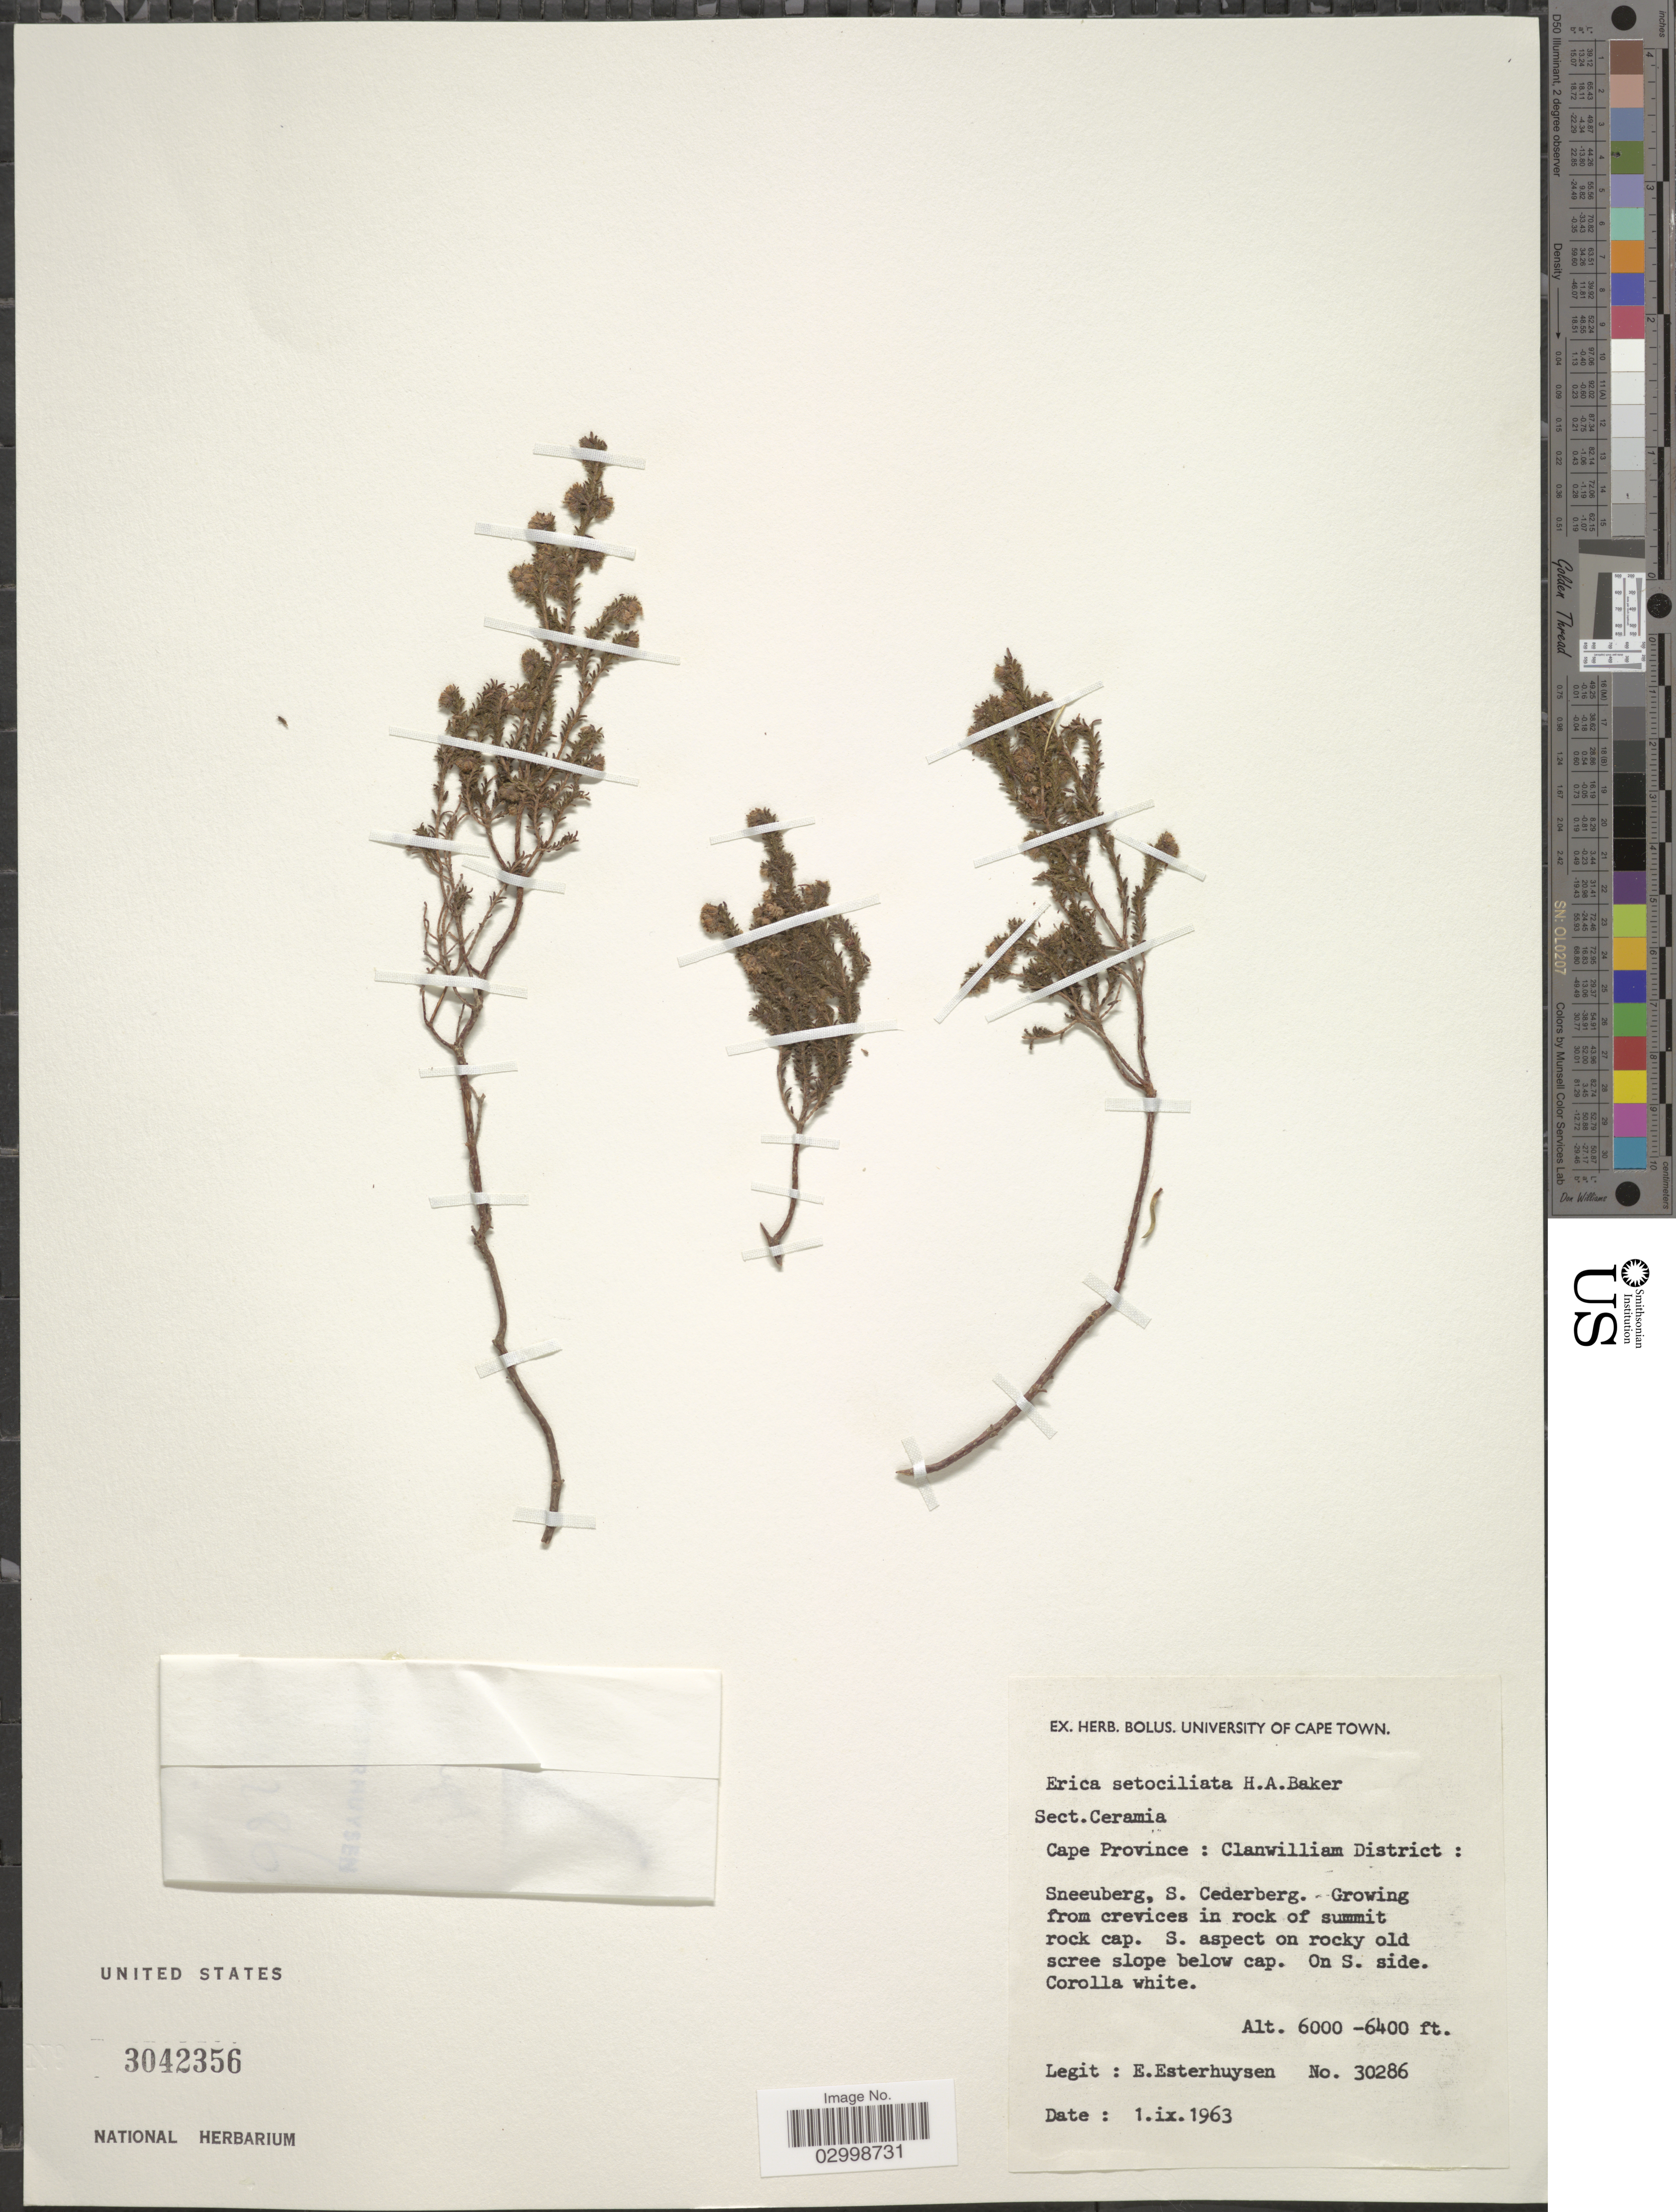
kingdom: Plantae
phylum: Tracheophyta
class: Magnoliopsida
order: Ericales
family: Ericaceae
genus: Erica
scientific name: Erica setociliata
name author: H.A. Baker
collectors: E. E. Esterhuysen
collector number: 30286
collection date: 1963-09-01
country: South Africa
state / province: Western Cape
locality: Clanwilliam District: Sneeuberg, S. Cederberg. Growing from crevices in rock of summit rock cap. S. aspect on rocky old scree slope below cap. On S. side.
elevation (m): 1829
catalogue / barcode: US 3042356